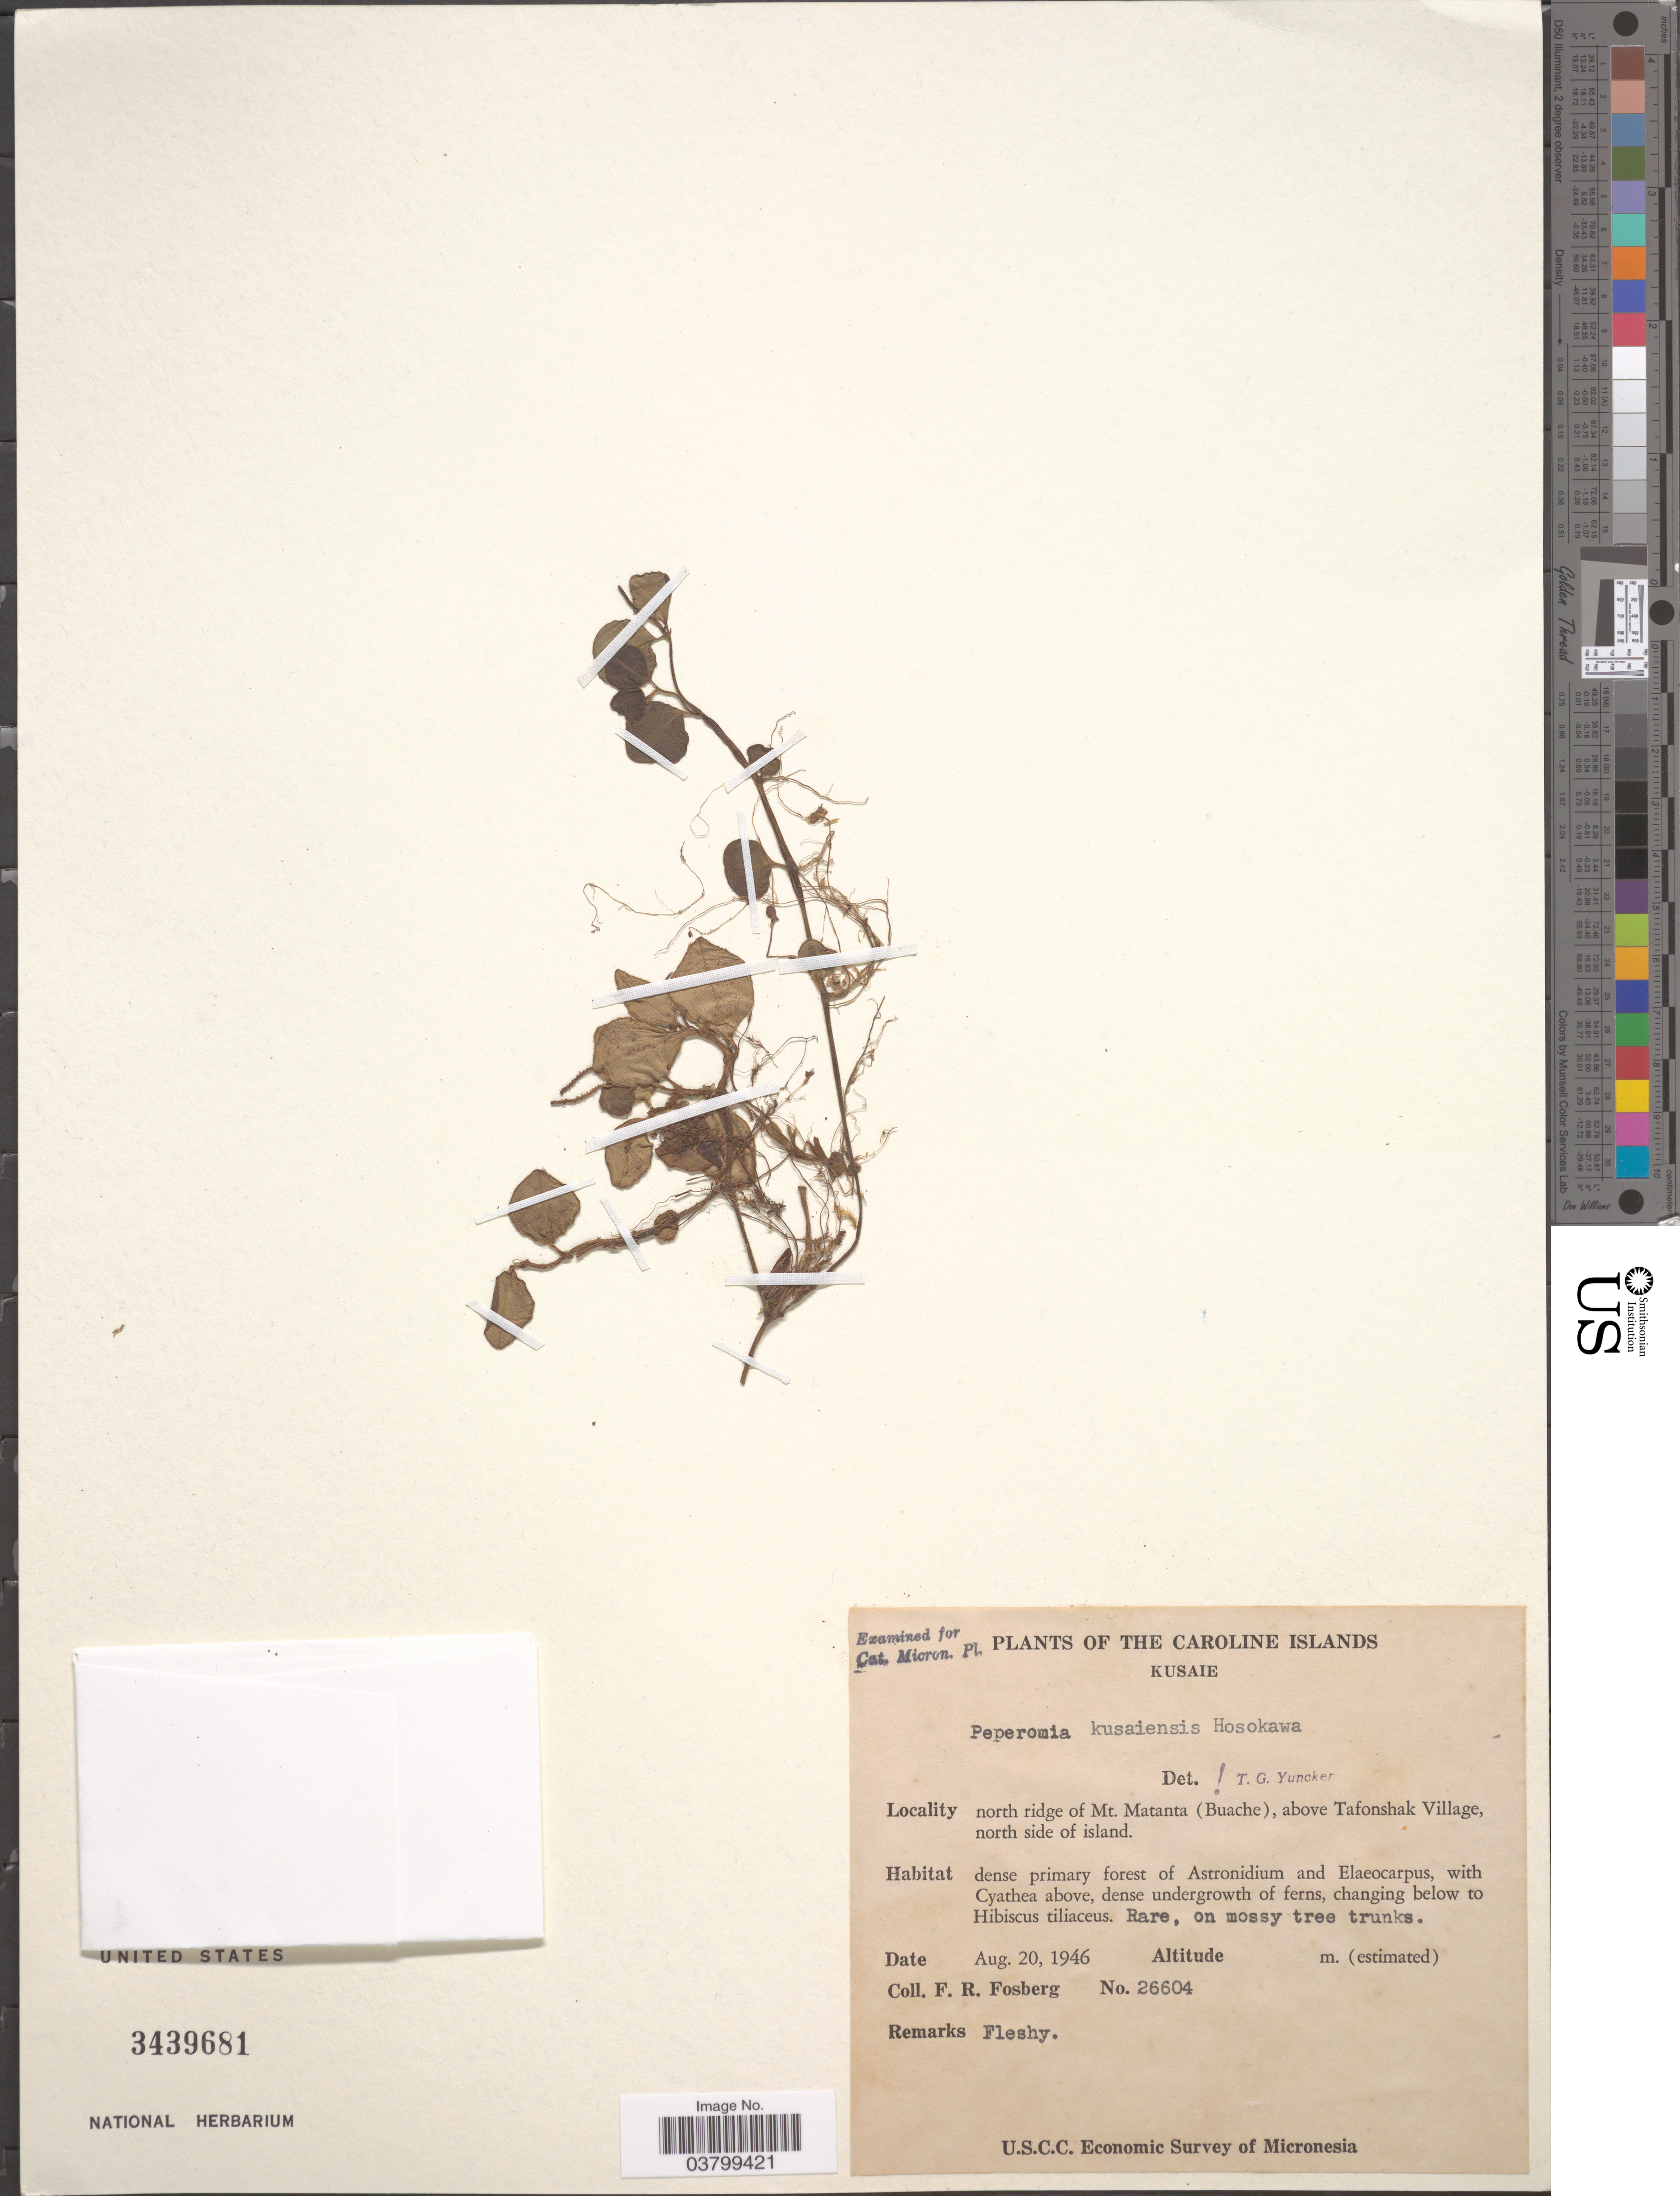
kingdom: Plantae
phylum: Tracheophyta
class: Magnoliopsida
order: Piperales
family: Piperaceae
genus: Peperomia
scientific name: Peperomia kusaiensis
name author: Hosok.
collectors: F. R. Fosberg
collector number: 26604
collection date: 1946-08-20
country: Micronesia, Federated States of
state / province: Kosrae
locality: Caroline Islands. Kusaie. North ridge of Mt. Matanta (Buache), above Tafonshak Village, north side of island.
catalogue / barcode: US 3439681